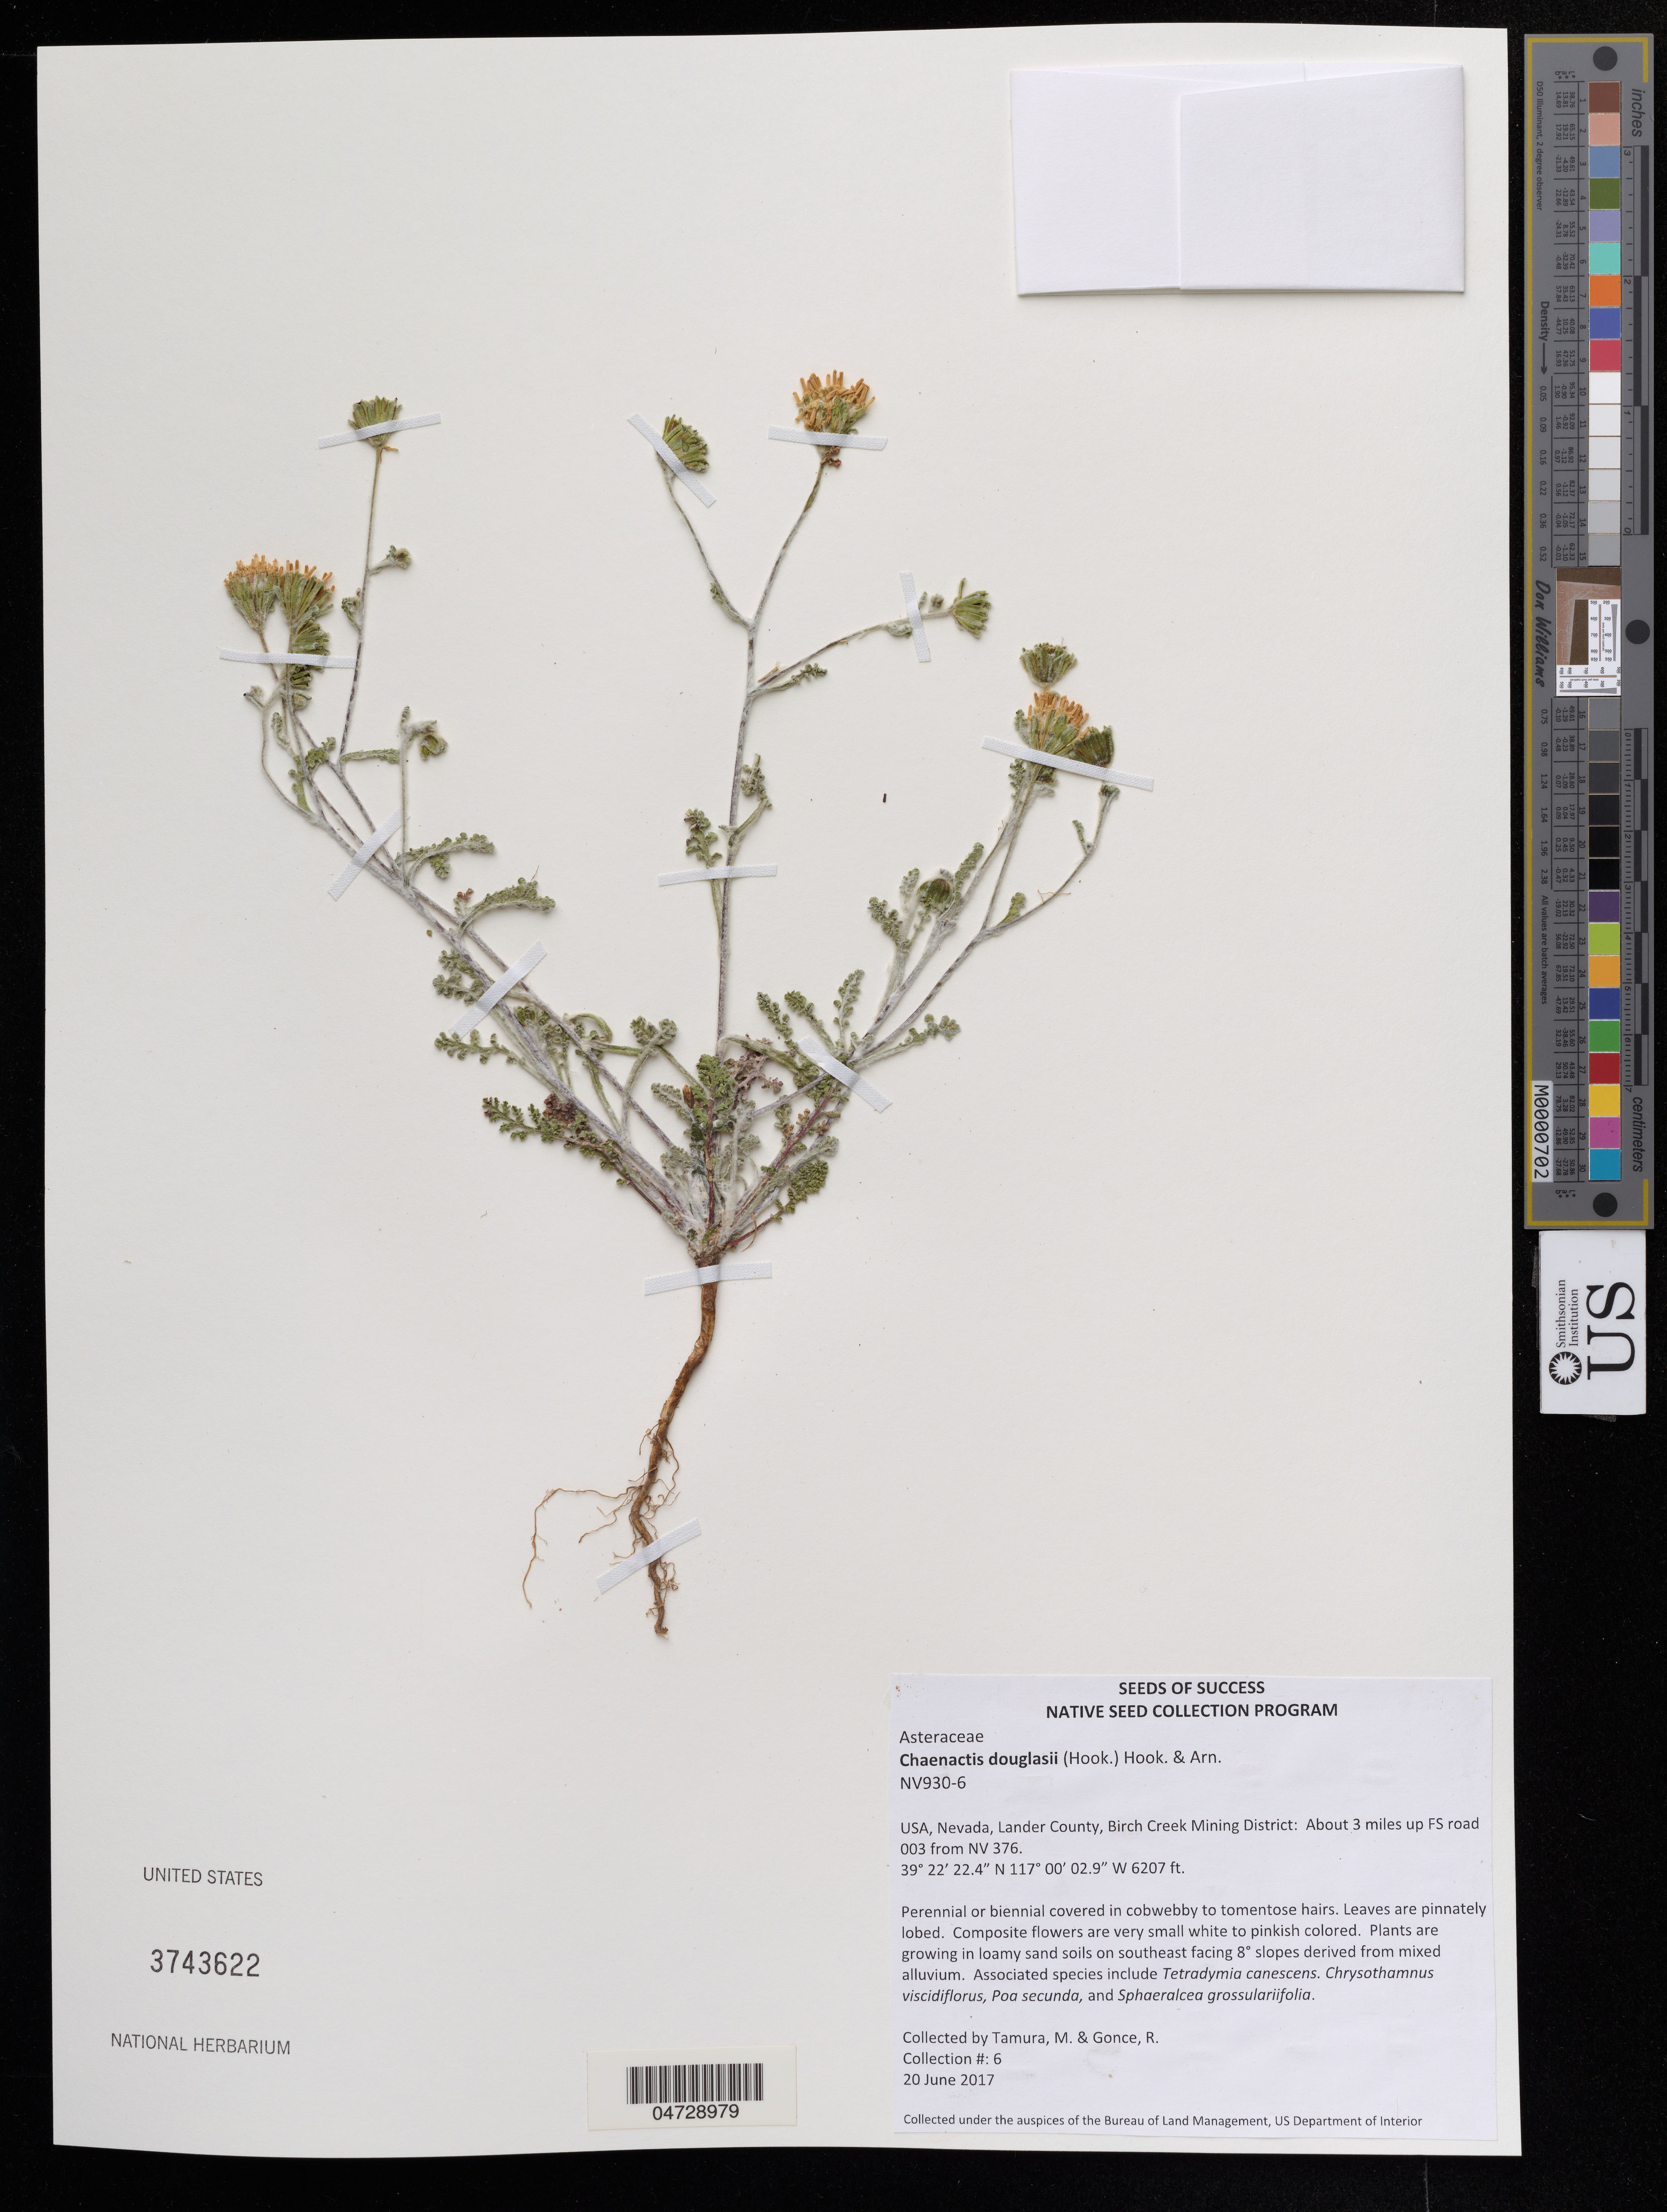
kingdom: Plantae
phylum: Tracheophyta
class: Magnoliopsida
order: Asterales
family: Asteraceae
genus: Chaenactis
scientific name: Chaenactis douglasii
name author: Hook. & Arn.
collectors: M. Tamura & R. Gonce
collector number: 6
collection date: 2017-06-20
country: United States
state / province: Nevada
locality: Lander County, Birch Creek Mining District: About 3 miles up FS road 003 from NV 376.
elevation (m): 1892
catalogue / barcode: US 3743622